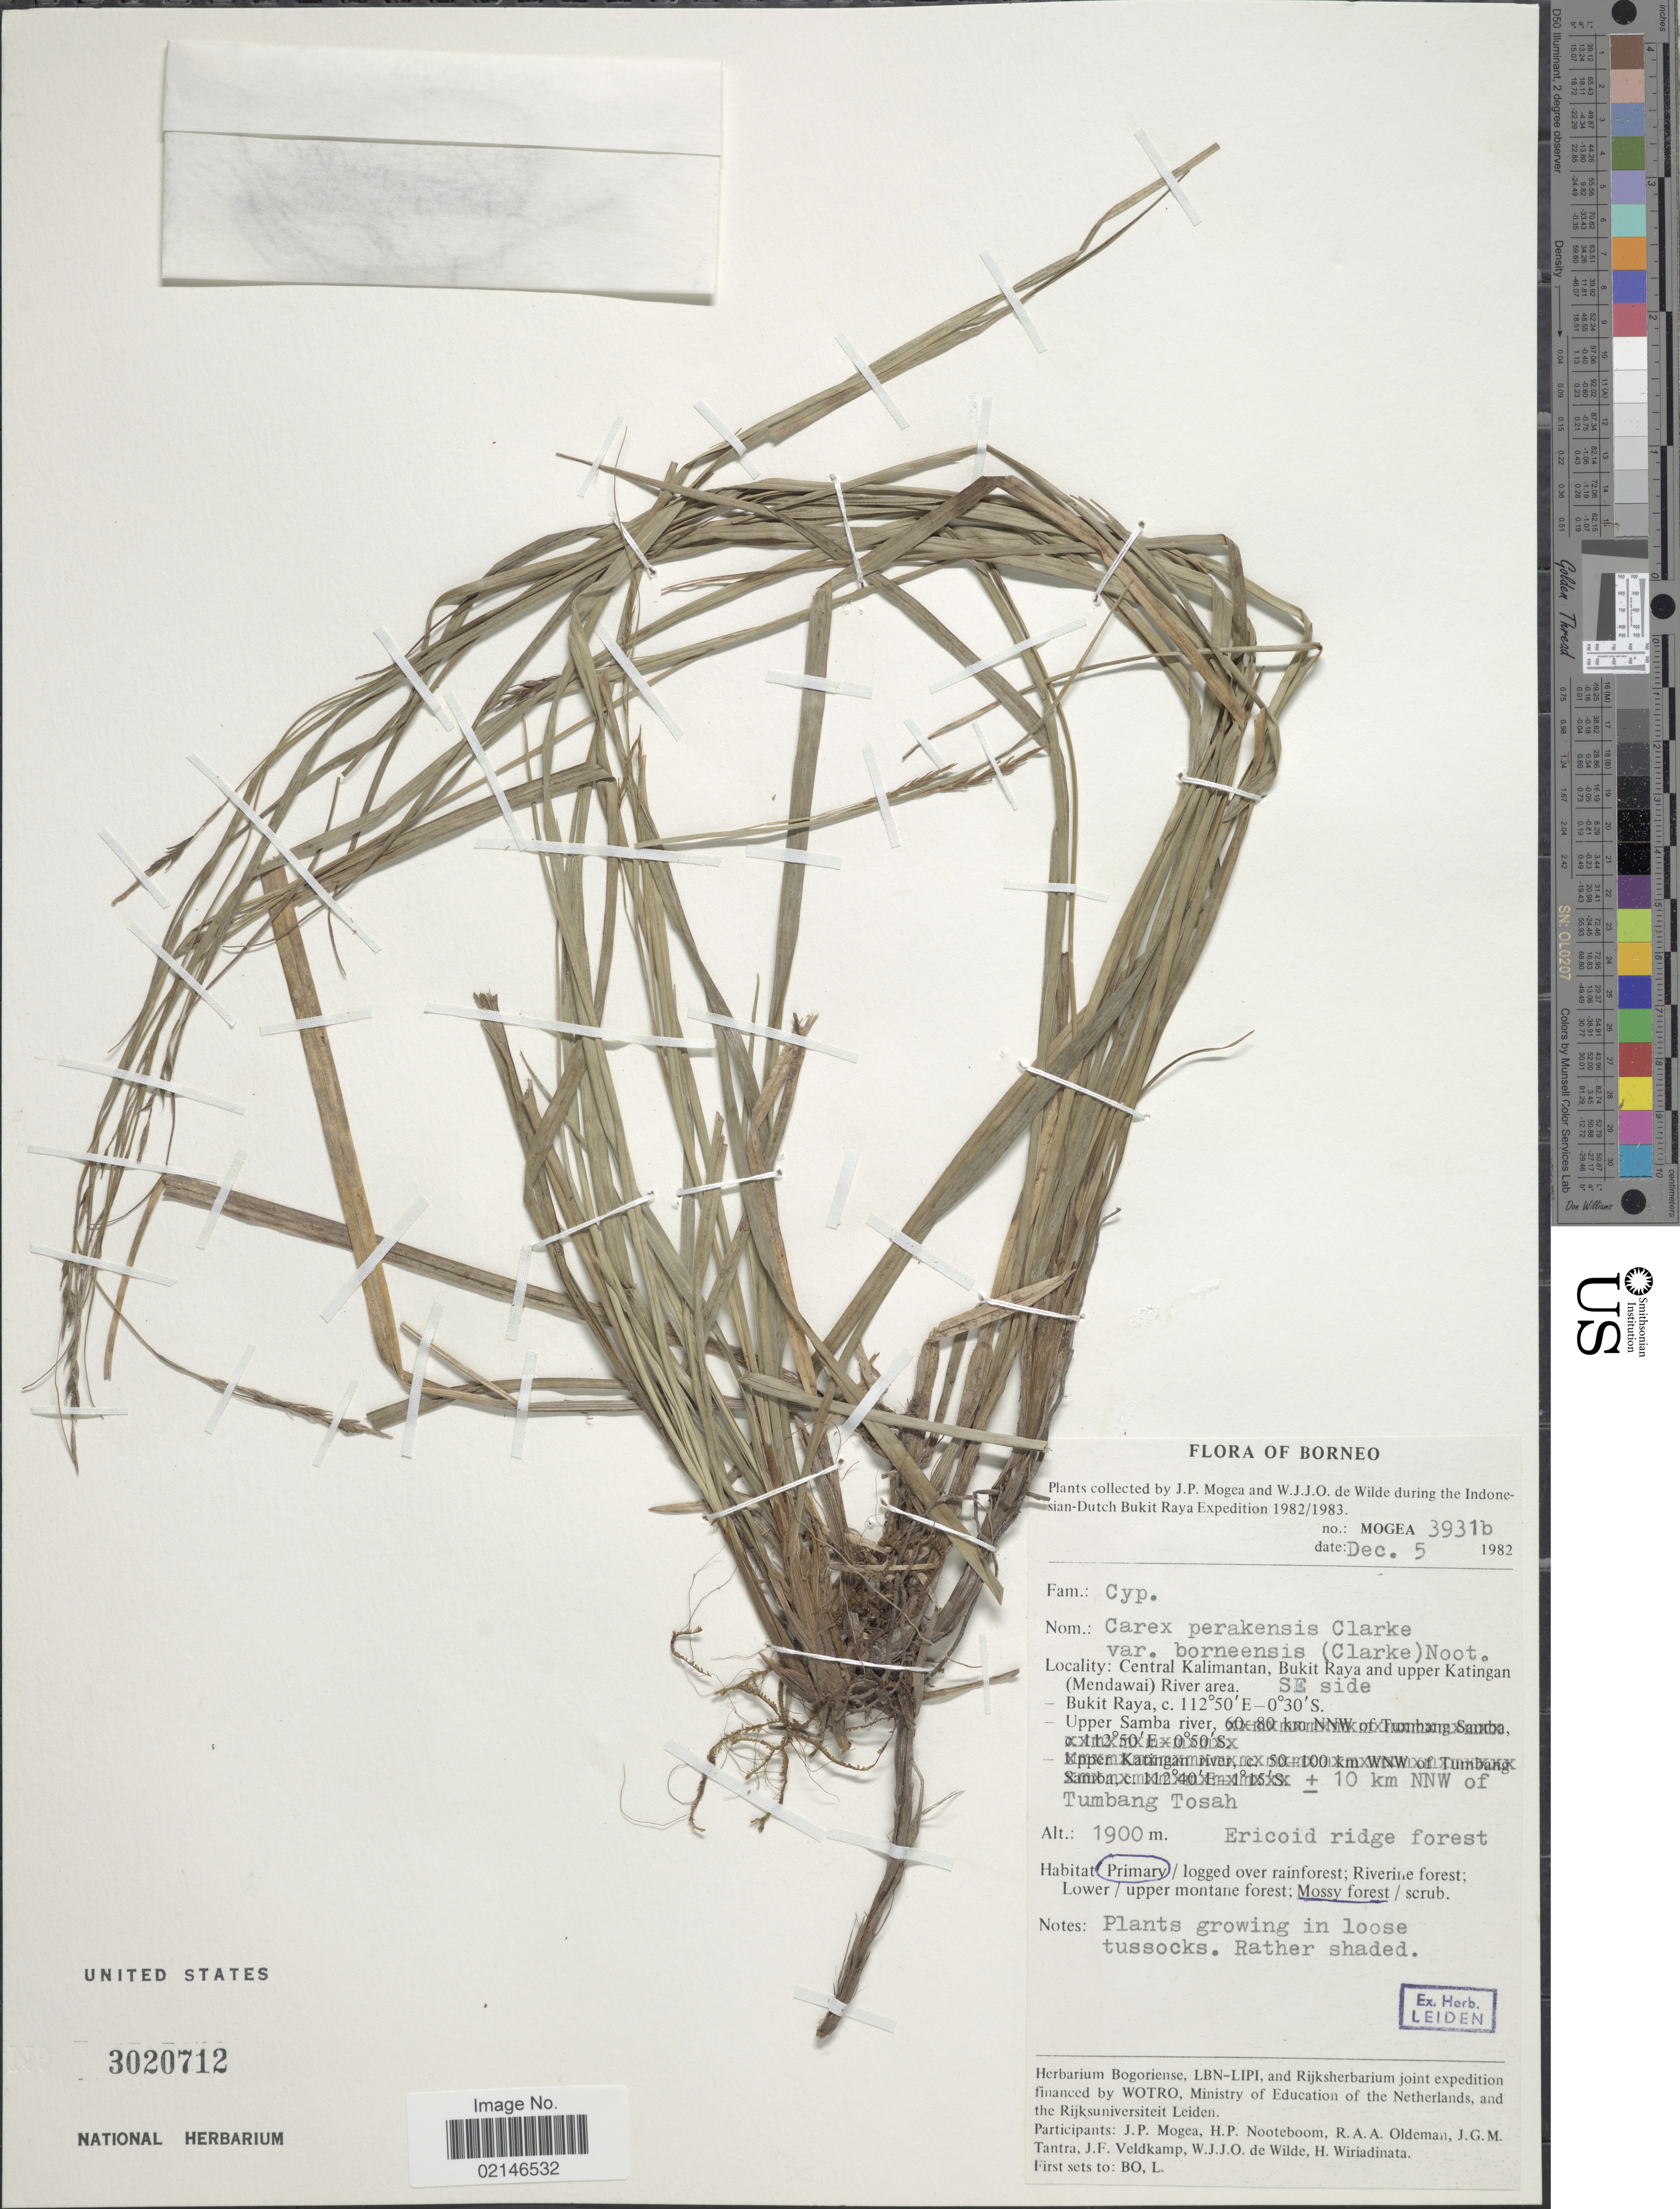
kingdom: Plantae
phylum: Tracheophyta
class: Liliopsida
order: Poales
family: Cyperaceae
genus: Carex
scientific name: Carex perakensis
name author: C.B. Clarke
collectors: J. Mogea & W. J. de Wilde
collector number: MOGEA3931b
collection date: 1982-12-05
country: Indonesia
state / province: Kalimantan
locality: Borneo, Central Kalimantan, Bukit Raya and upper Katingan (Mendawai) River area, SE side, Bukit Raya, Upper Samba River, ± 10 km NNW of Tumbang Tosah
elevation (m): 1900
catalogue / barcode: US 3020712